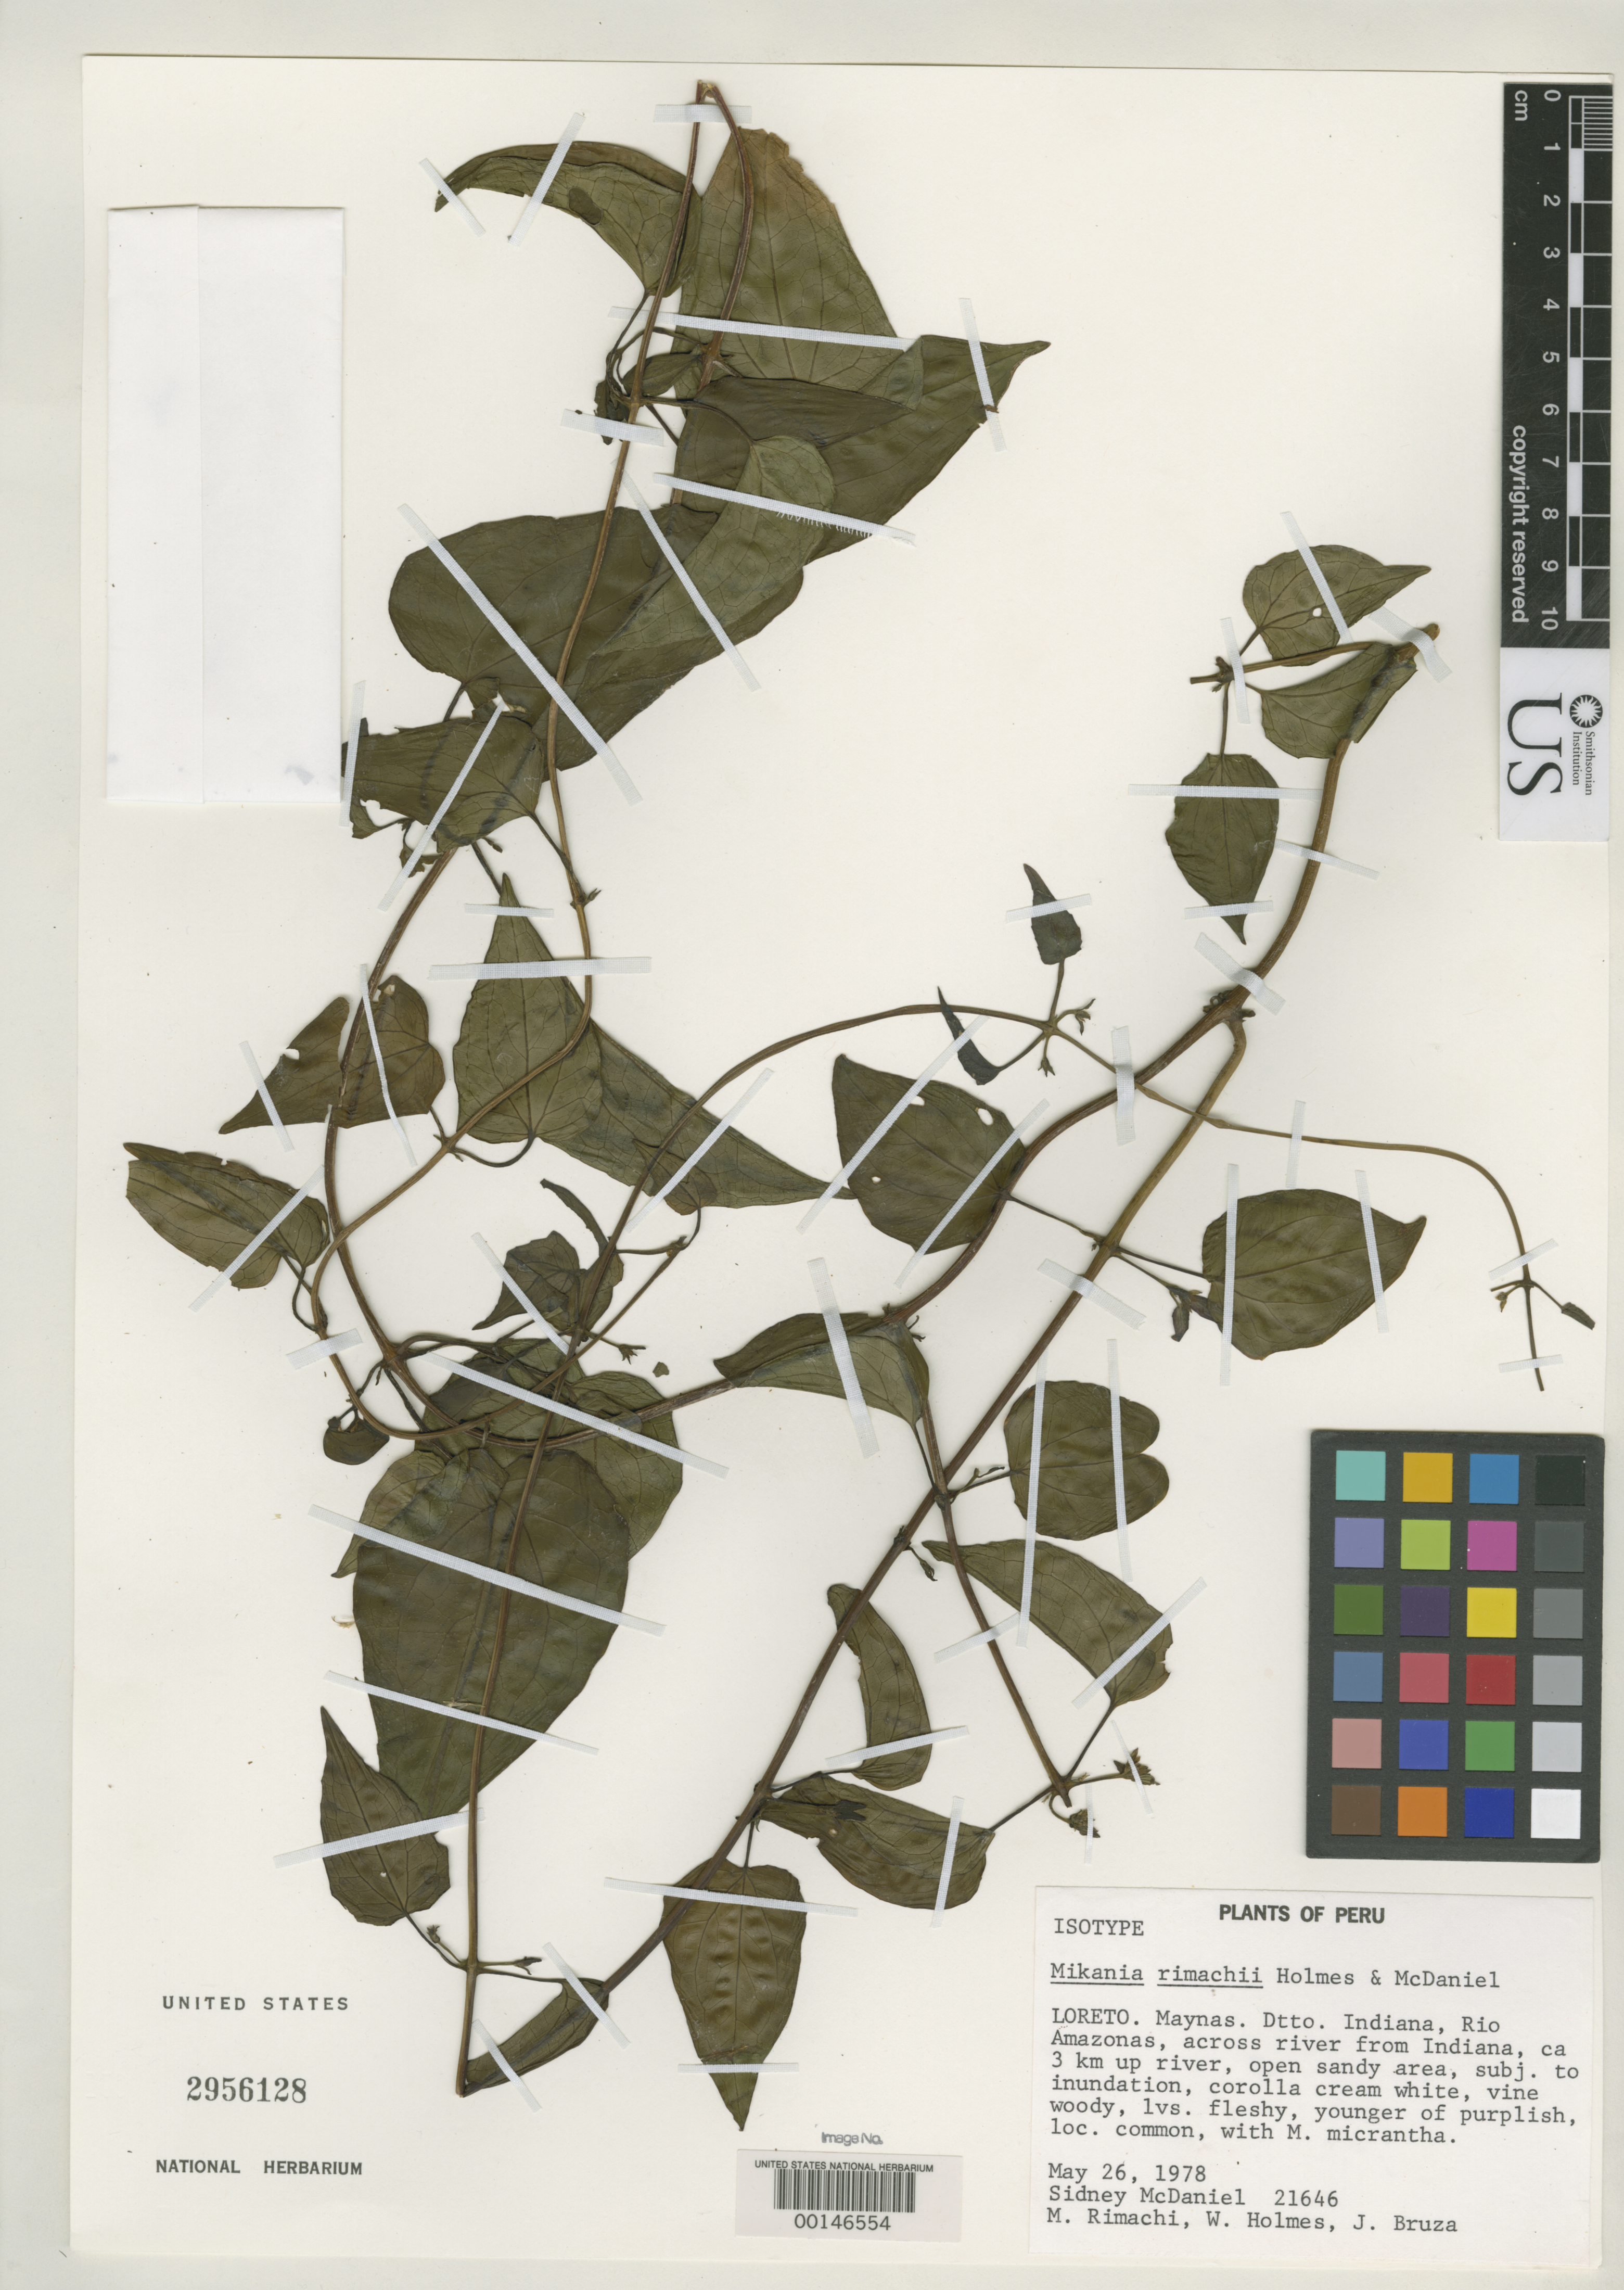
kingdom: Plantae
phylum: Tracheophyta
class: Magnoliopsida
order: Asterales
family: Asteraceae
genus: Mikania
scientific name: Mikania rimachii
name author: W.C. Holmes & McDaniel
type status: Isotype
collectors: S. T. McDaniel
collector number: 21646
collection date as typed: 26 May 1978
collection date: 1978-05-26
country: Peru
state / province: Loreto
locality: Maynas Indiana, Rio Amazonas.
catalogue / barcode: US 2956128